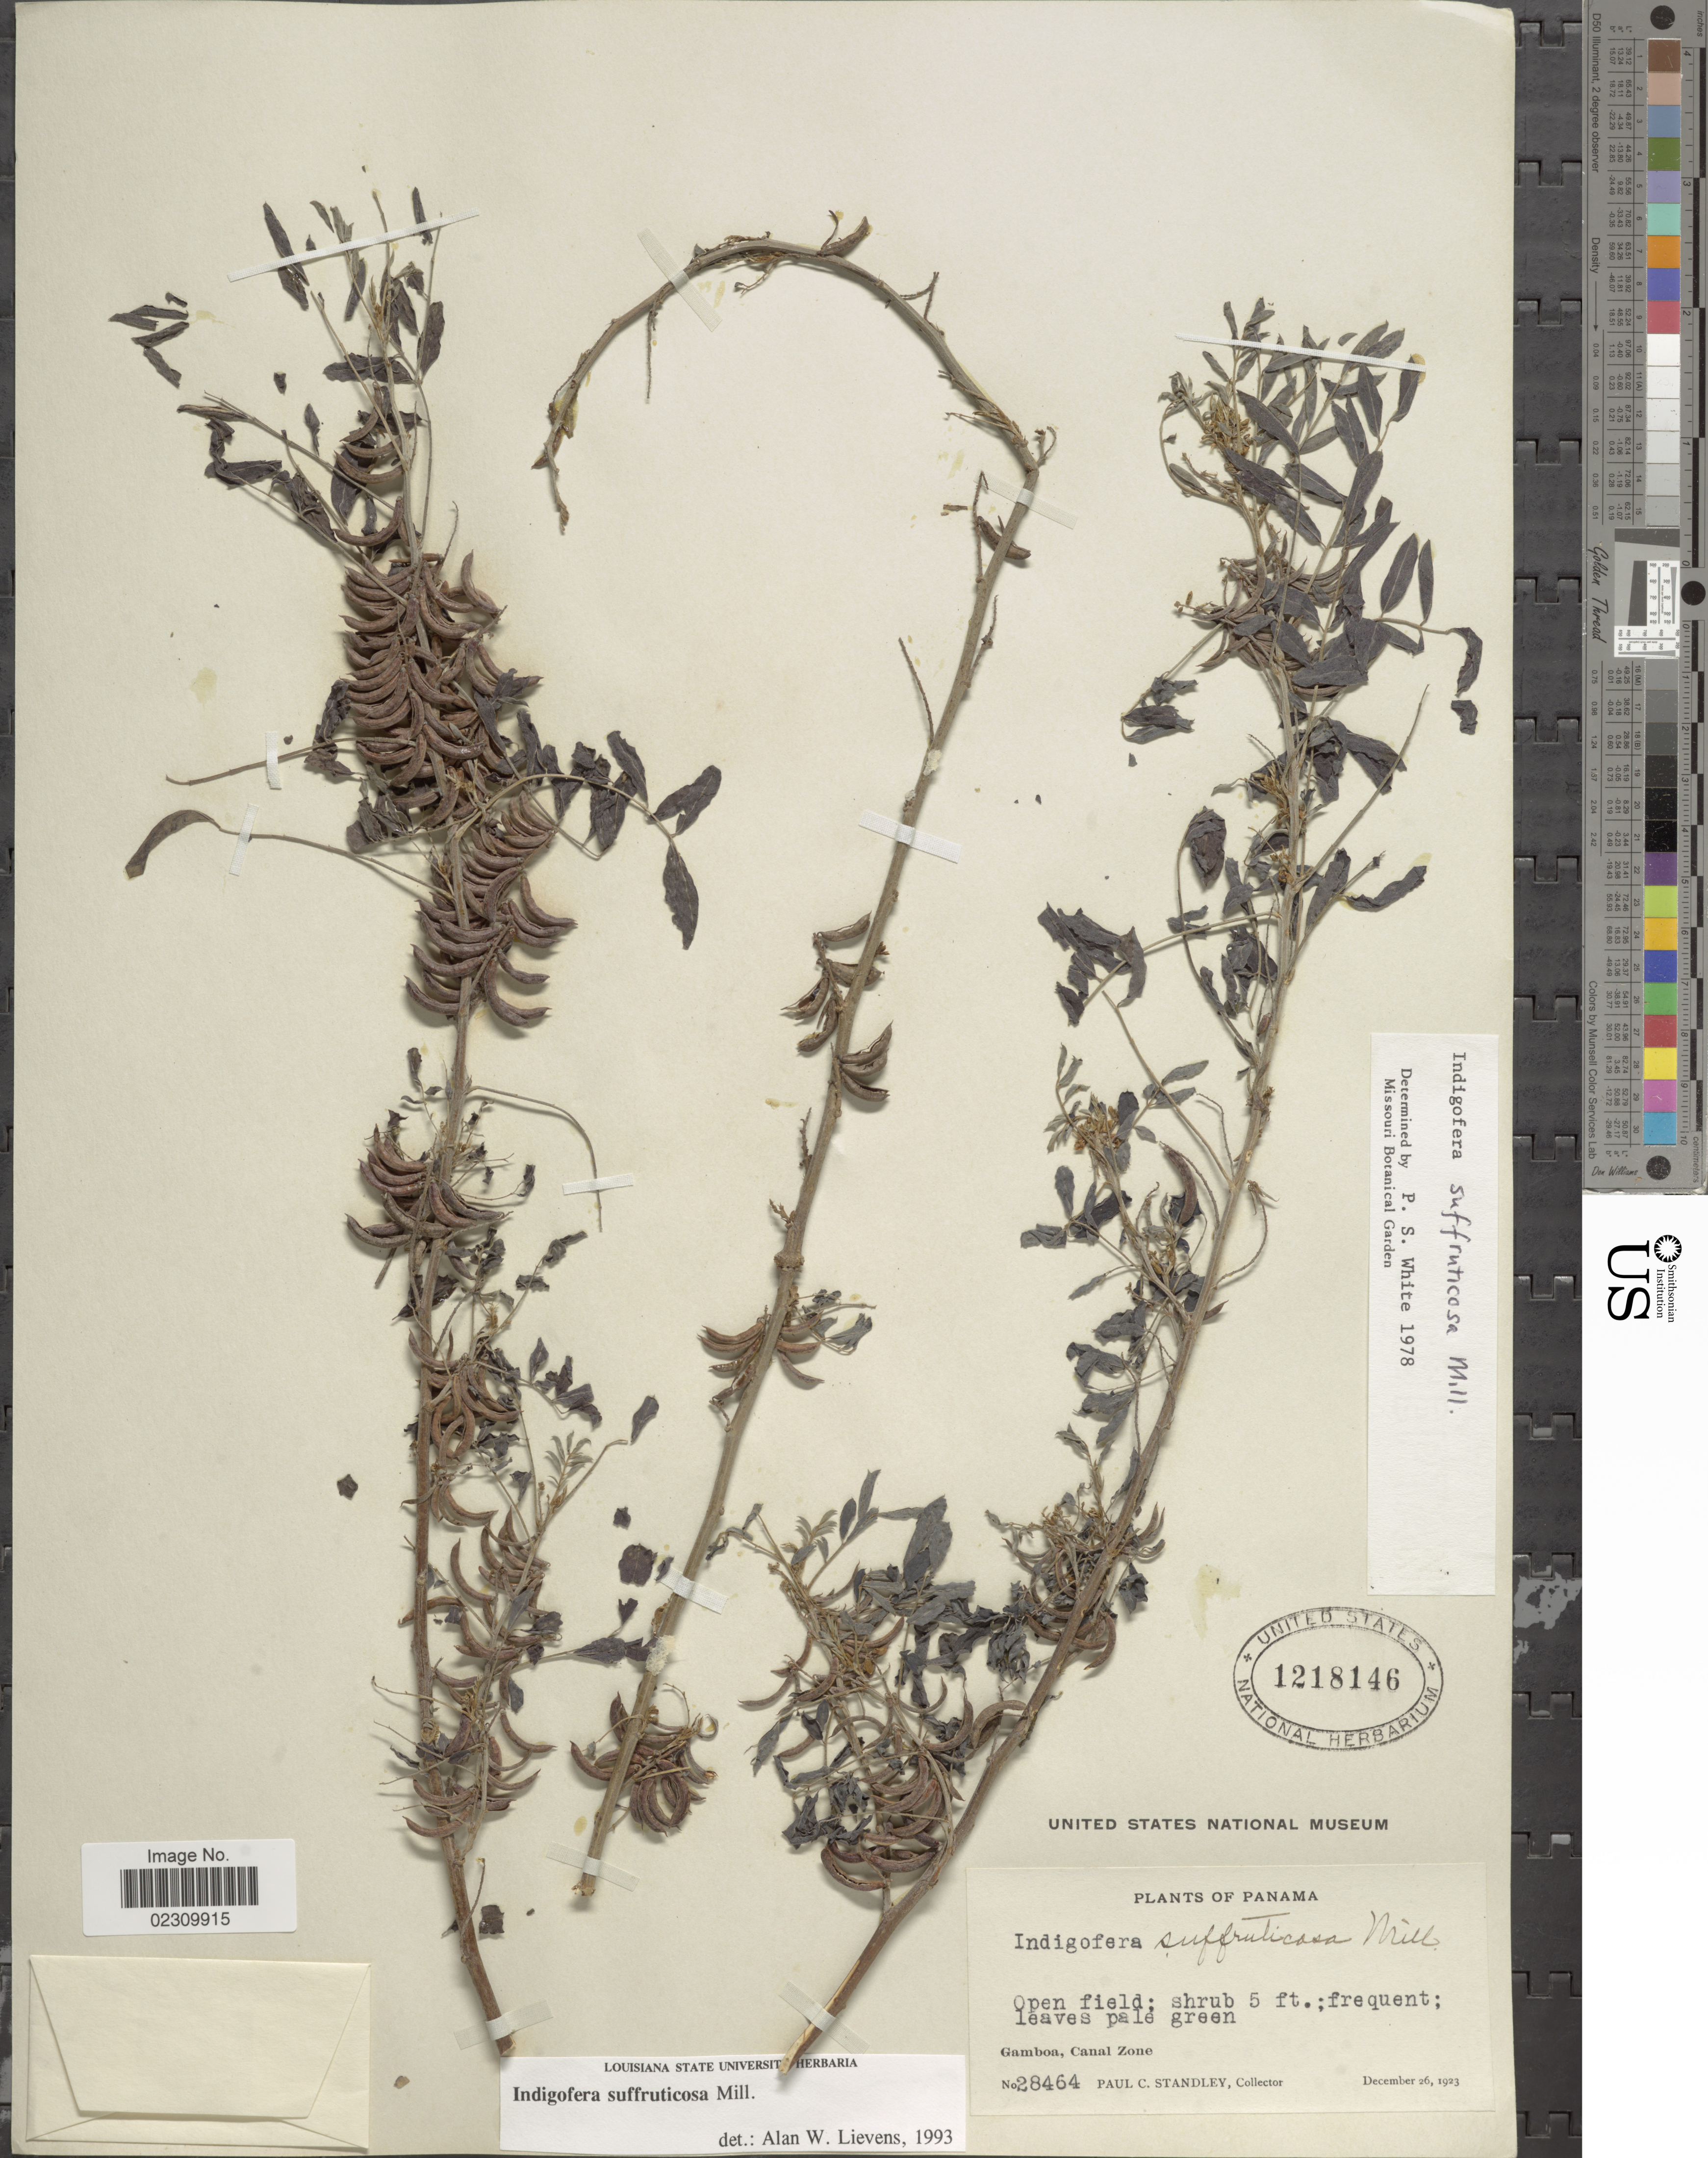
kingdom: Plantae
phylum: Tracheophyta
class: Magnoliopsida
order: Fabales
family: Fabaceae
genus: Indigofera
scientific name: Indigofera suffruticosa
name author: Mill.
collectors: P. C. Standley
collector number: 28464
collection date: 1923-12-26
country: Panama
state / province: Colón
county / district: Canal Zone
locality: Gamboa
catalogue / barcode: US 1218146